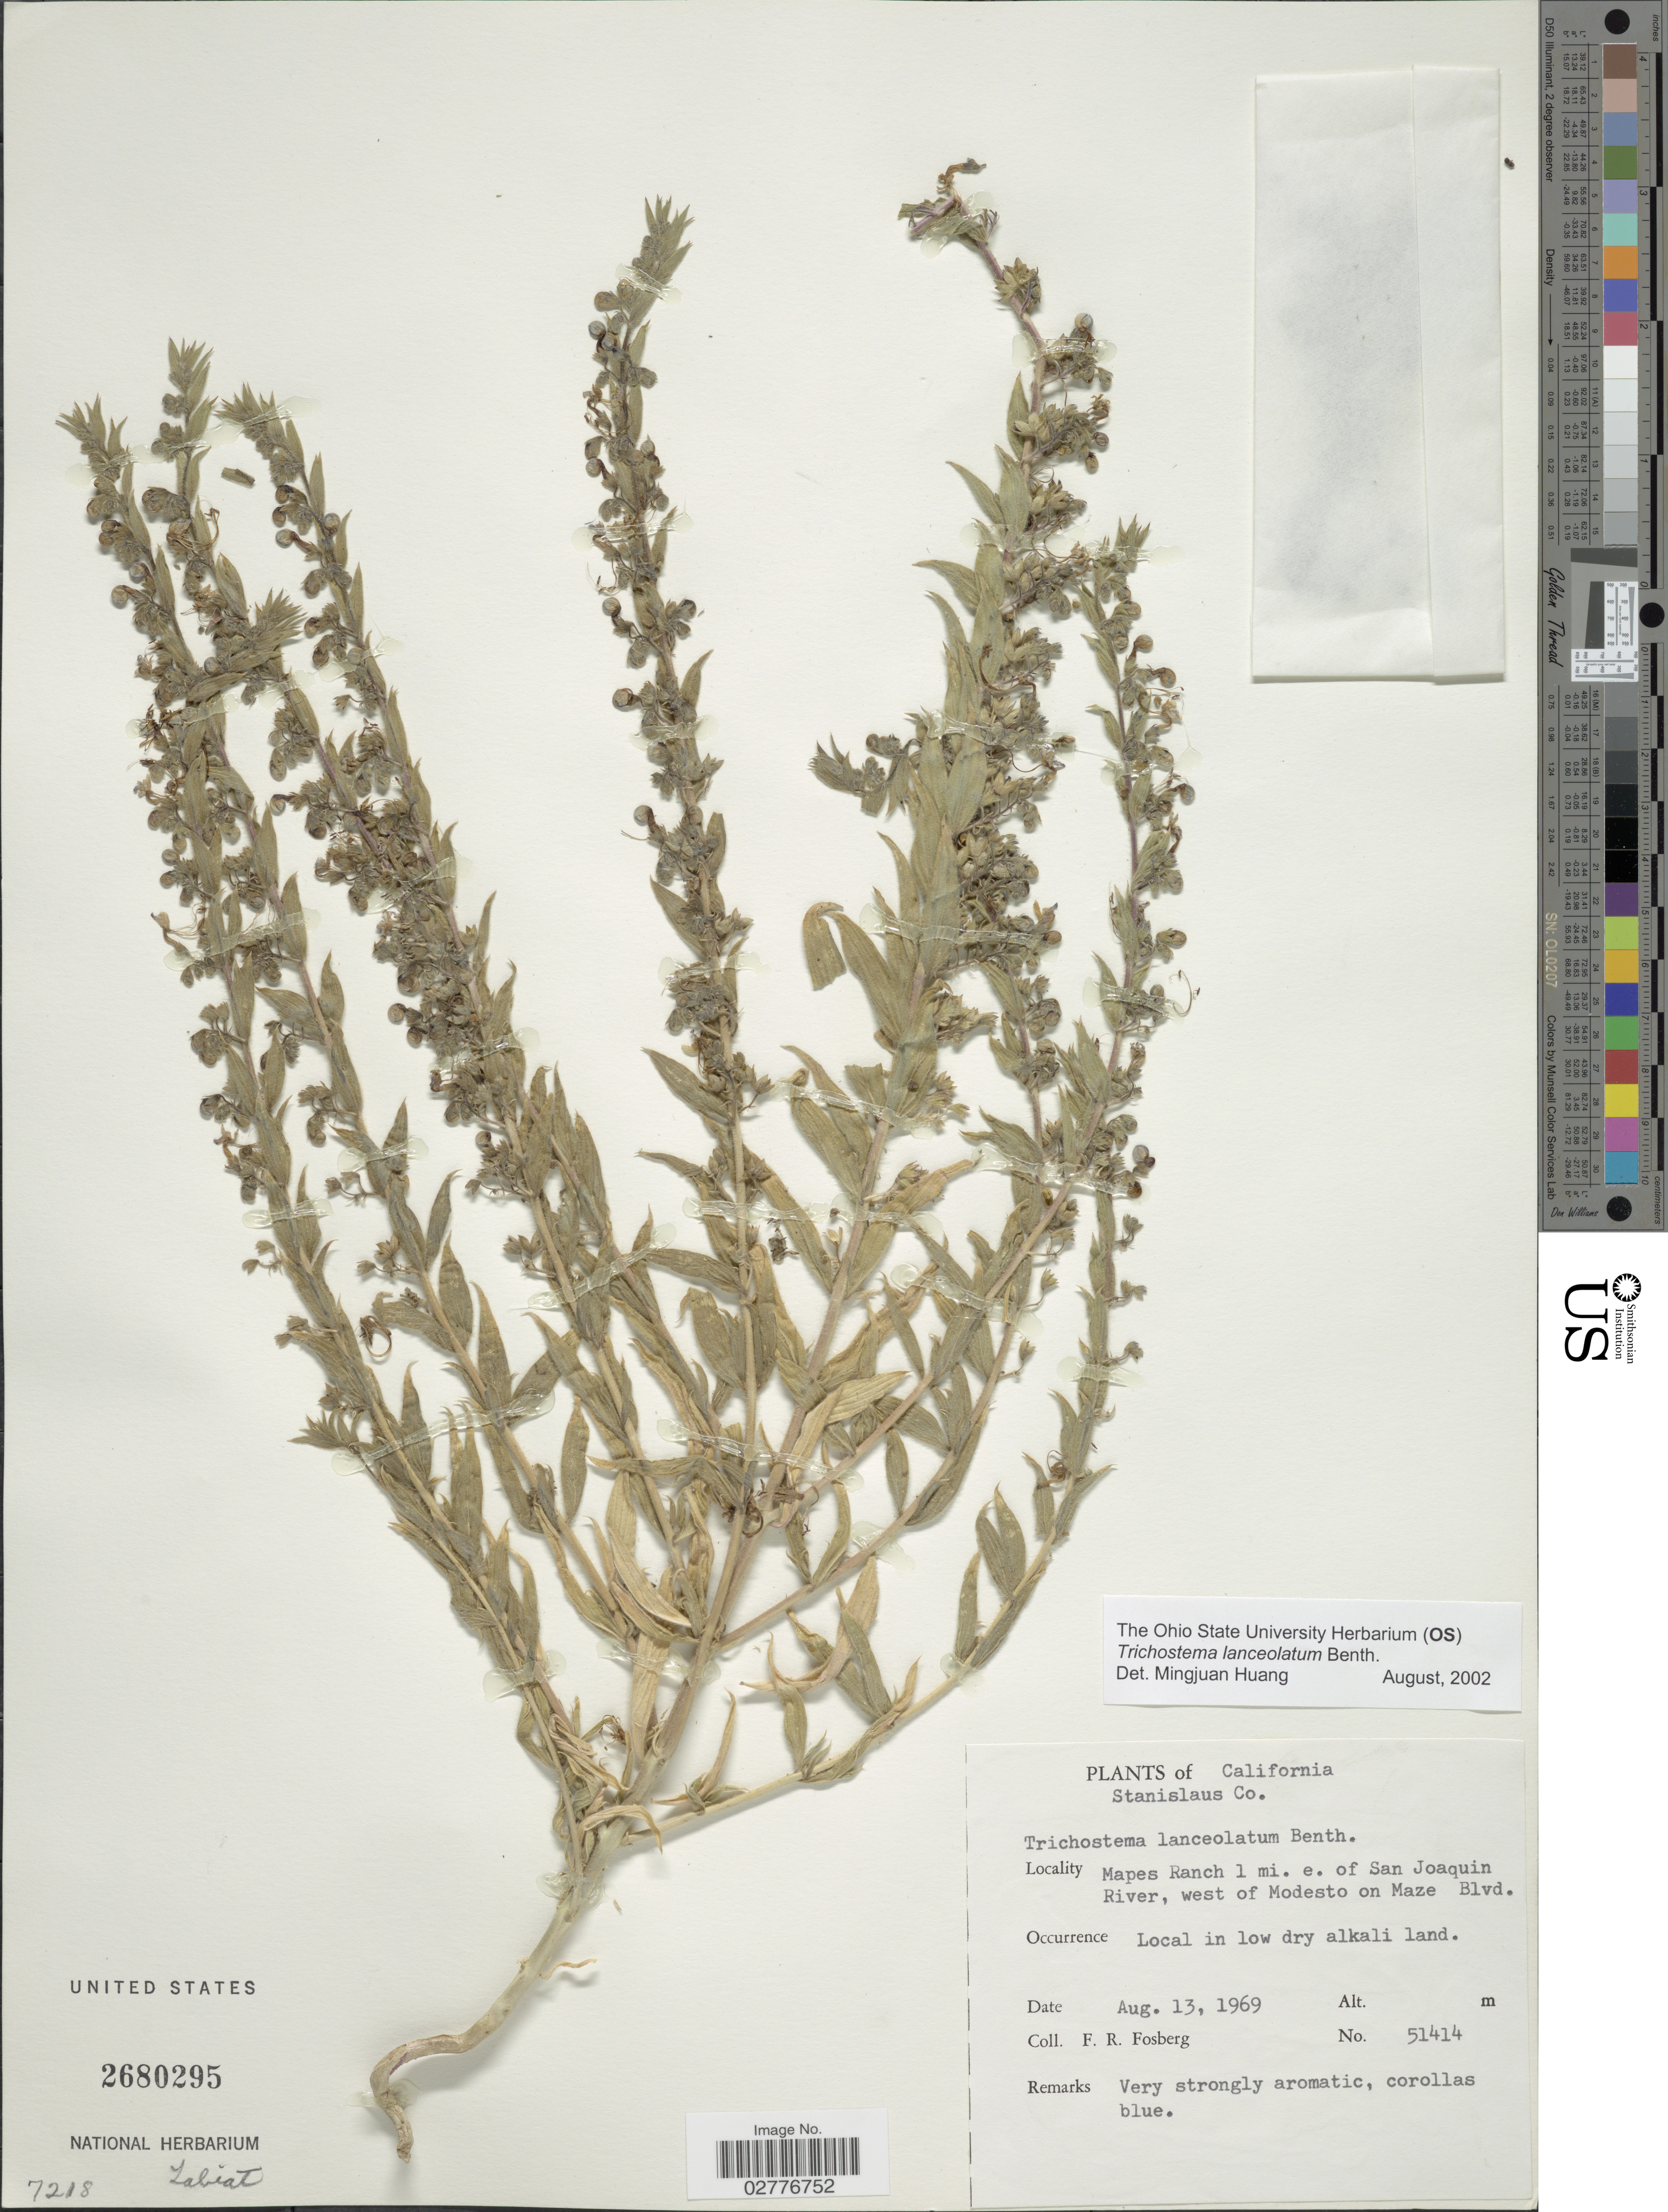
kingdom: Plantae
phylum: Tracheophyta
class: Magnoliopsida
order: Lamiales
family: Lamiaceae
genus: Trichostema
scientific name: Trichostema lanceolatum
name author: Benth.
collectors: F. R. Fosberg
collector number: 51414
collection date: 1969-08-13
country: United States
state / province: California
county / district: Stanislaus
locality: Stanislaus Co. Mapes Ranch 1 mi. e. of San Joaquin River, west of Modesto on Maze Blvd.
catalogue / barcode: US 2680295